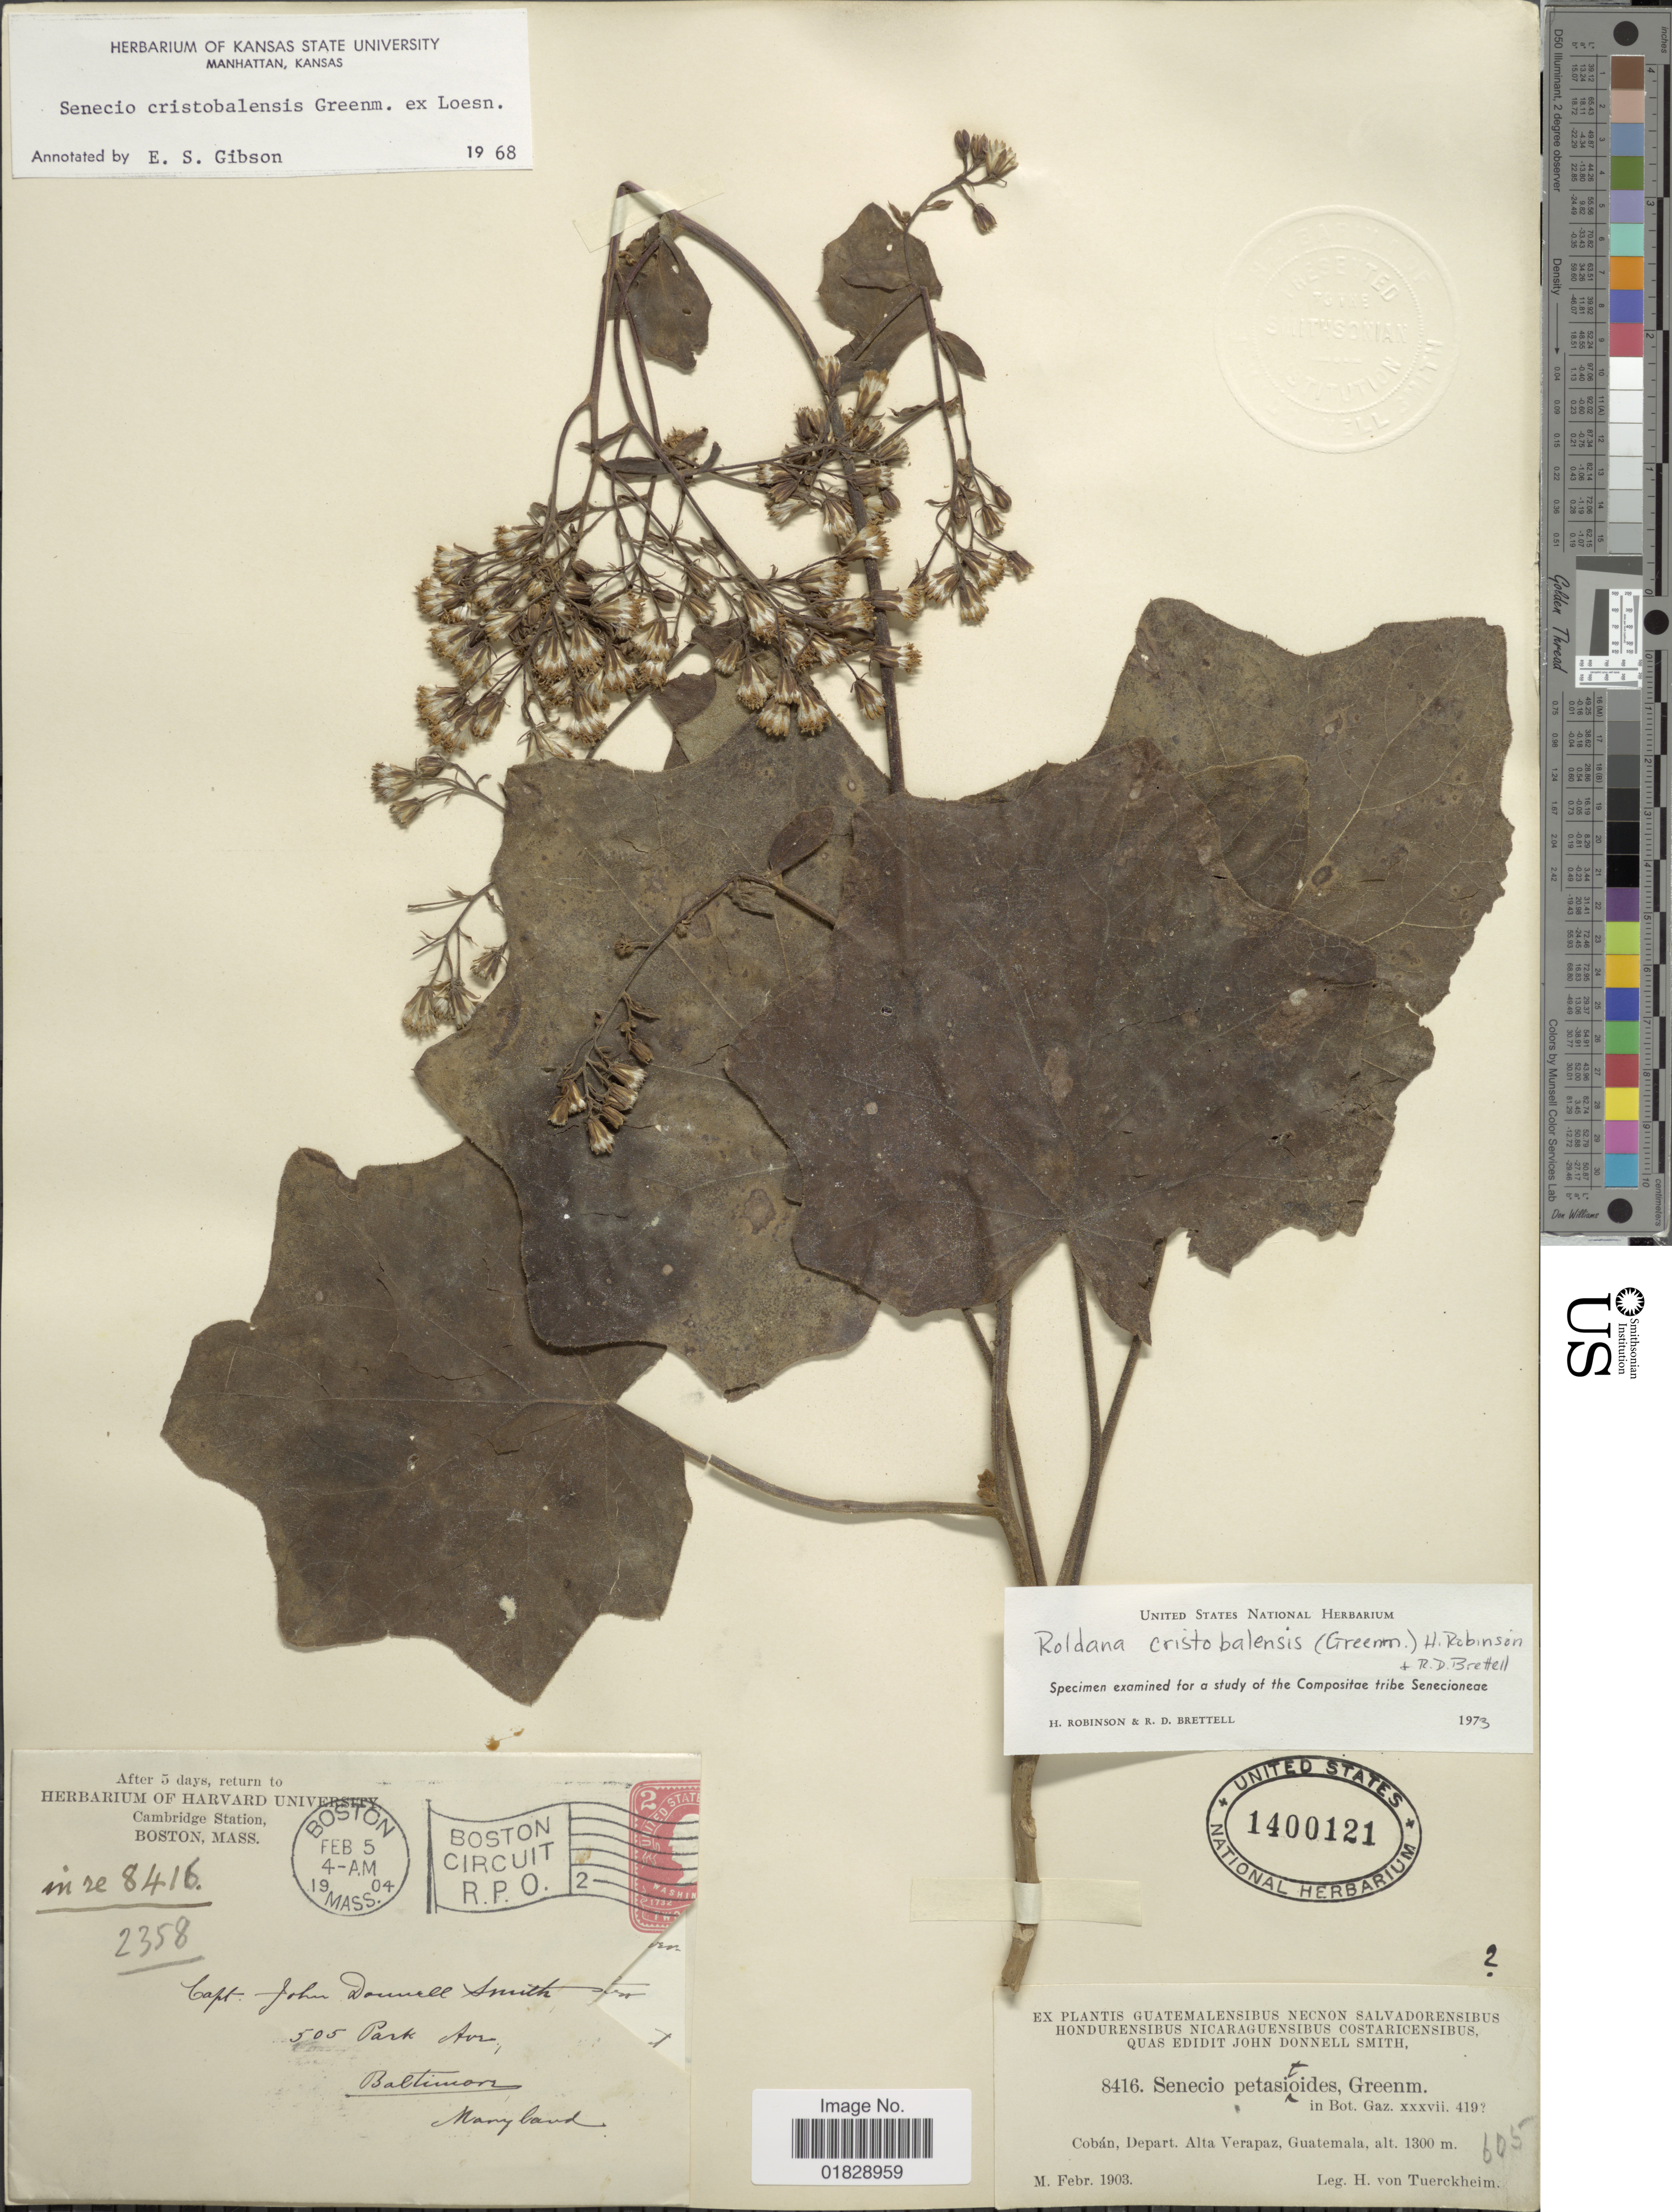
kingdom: Plantae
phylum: Tracheophyta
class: Magnoliopsida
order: Asterales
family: Asteraceae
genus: Roldana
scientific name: Roldana cristobalensis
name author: (Greenm.) H. Rob. & Brettell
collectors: H. von Tuerckheim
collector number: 8416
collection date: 1903-02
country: Guatemala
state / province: Alta Verapaz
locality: Cobán, Depart. Alta Verapaz, Guatemala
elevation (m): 1300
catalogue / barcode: US 1400121